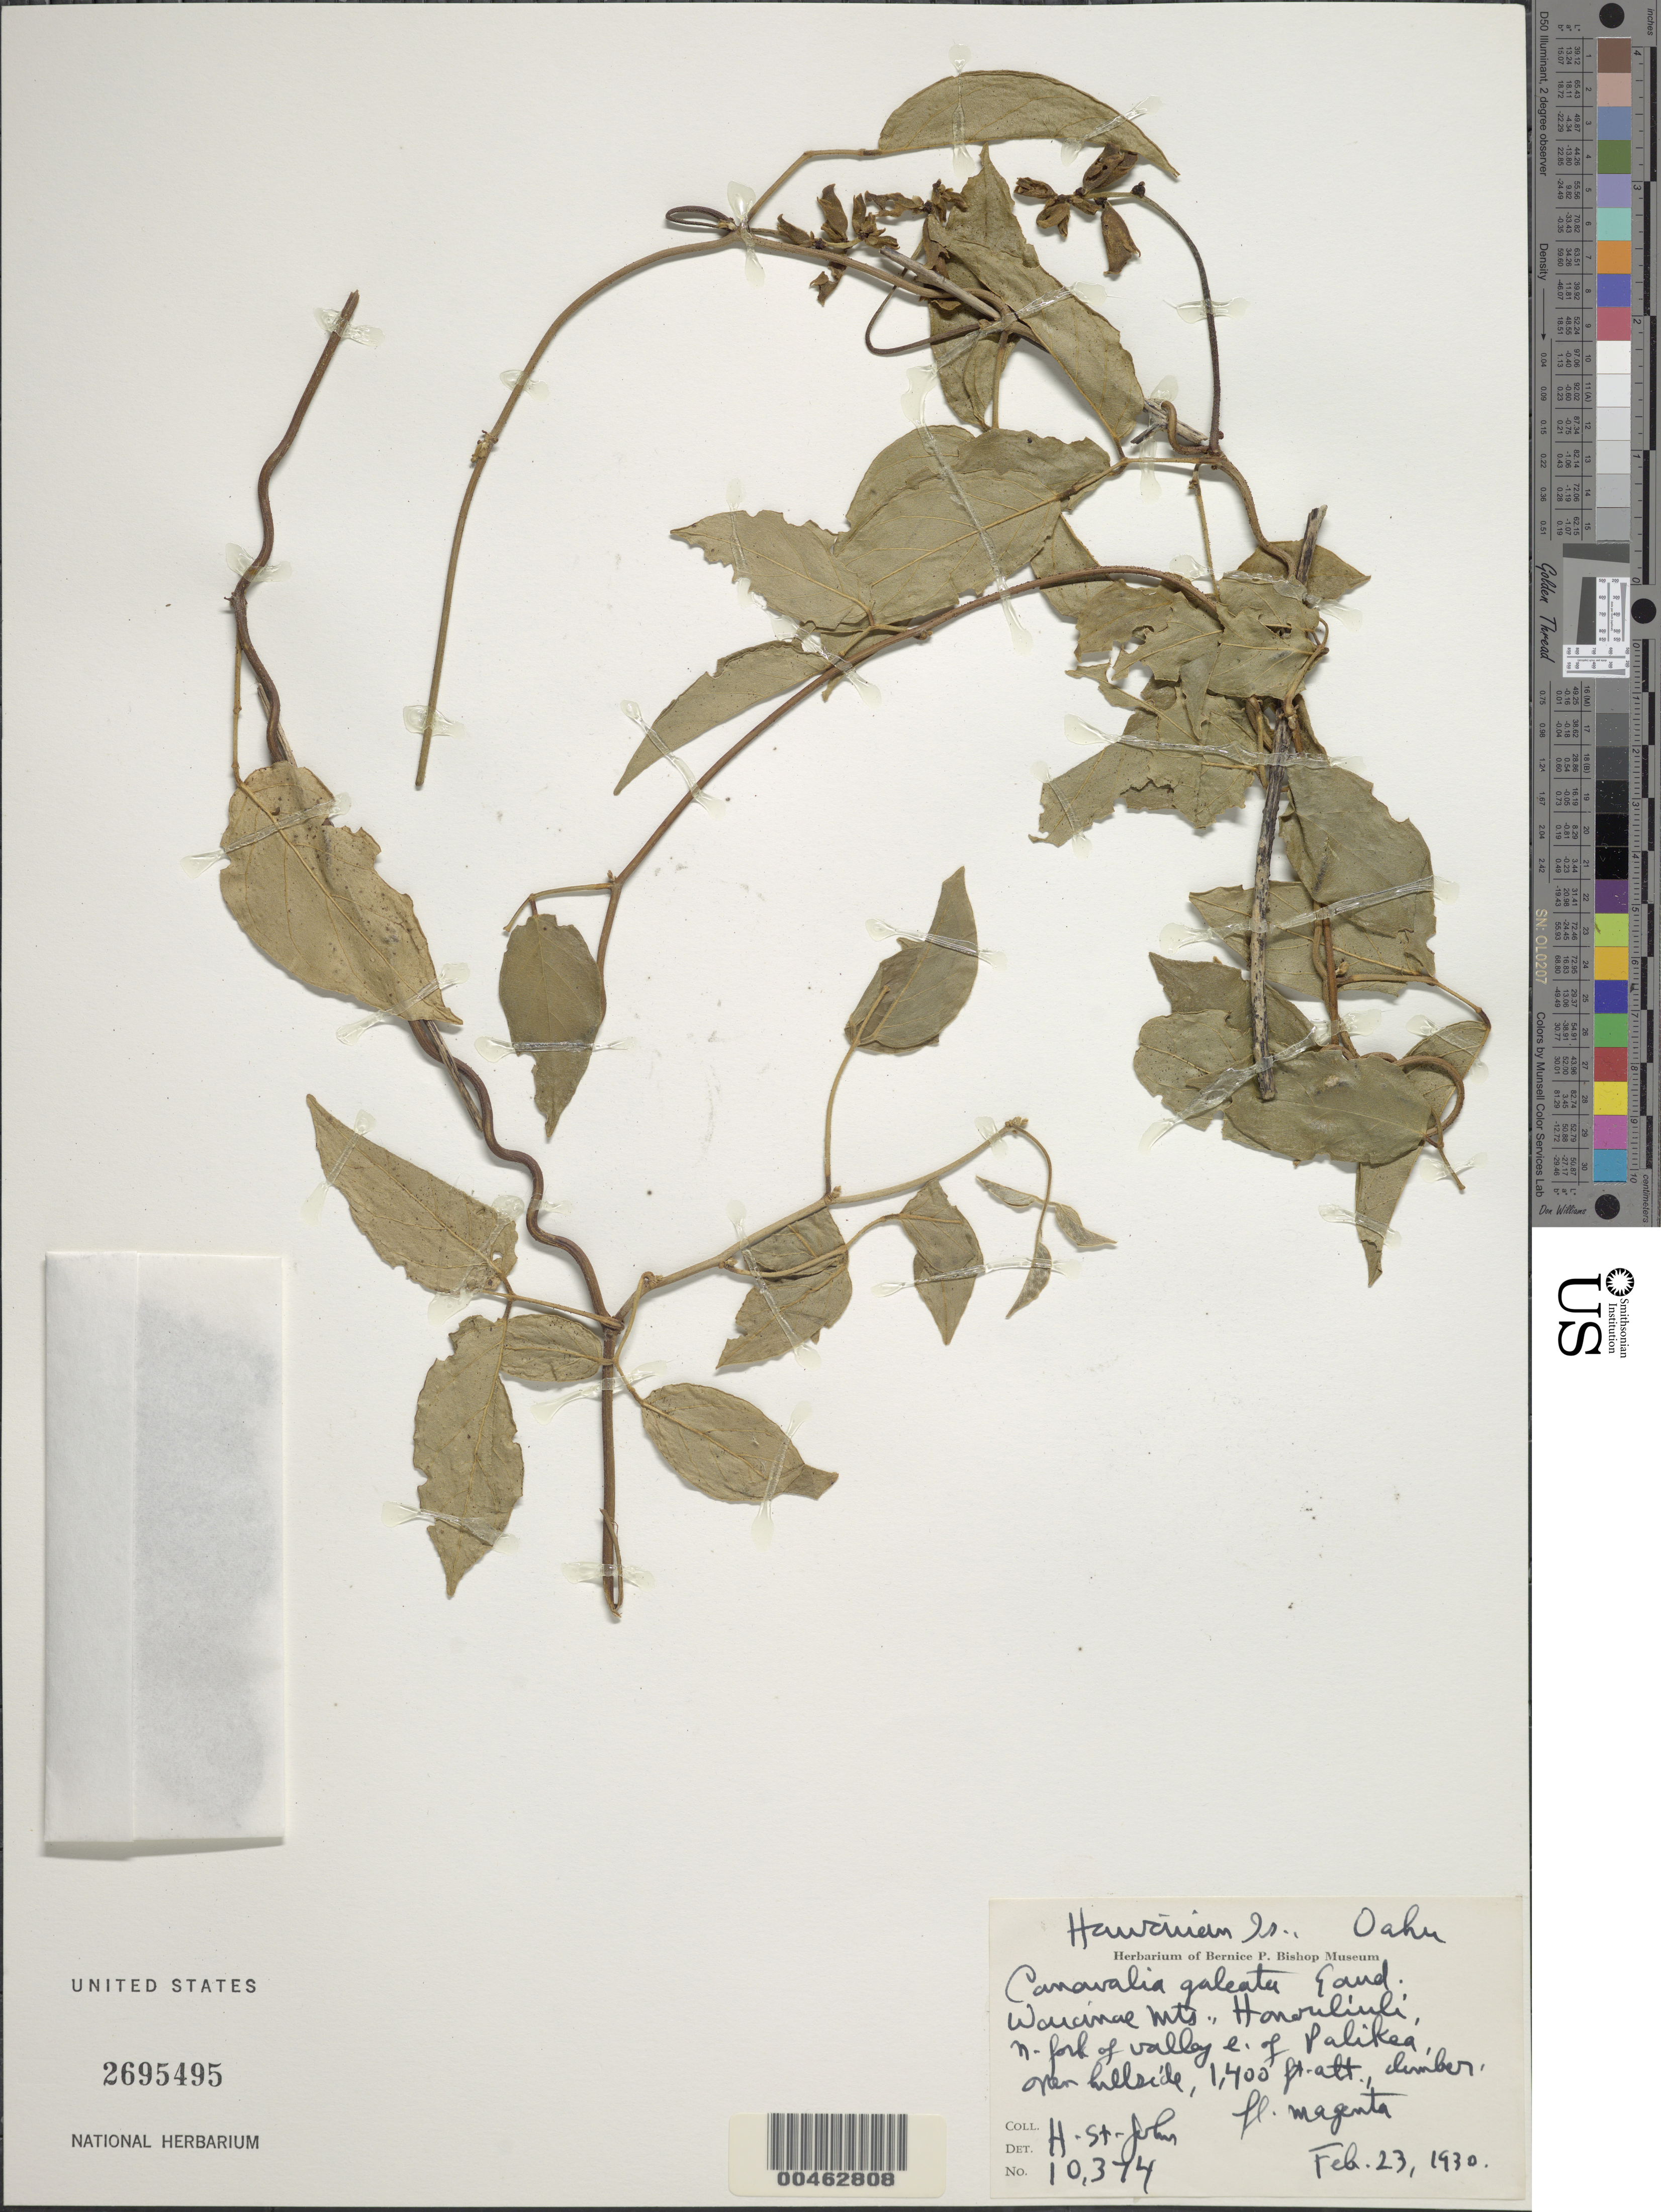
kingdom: Plantae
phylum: Tracheophyta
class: Magnoliopsida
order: Fabales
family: Fabaceae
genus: Canavalia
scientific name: Canavalia galeata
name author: Gaudich.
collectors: H. St. John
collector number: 10374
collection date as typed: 23 Feb 1930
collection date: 1930-02-23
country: United States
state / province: Hawaii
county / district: Honolulu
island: Oahu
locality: Waianae Mts., Honouliuli, N fork of valley E of Palikea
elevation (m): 427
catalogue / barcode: US 2695495